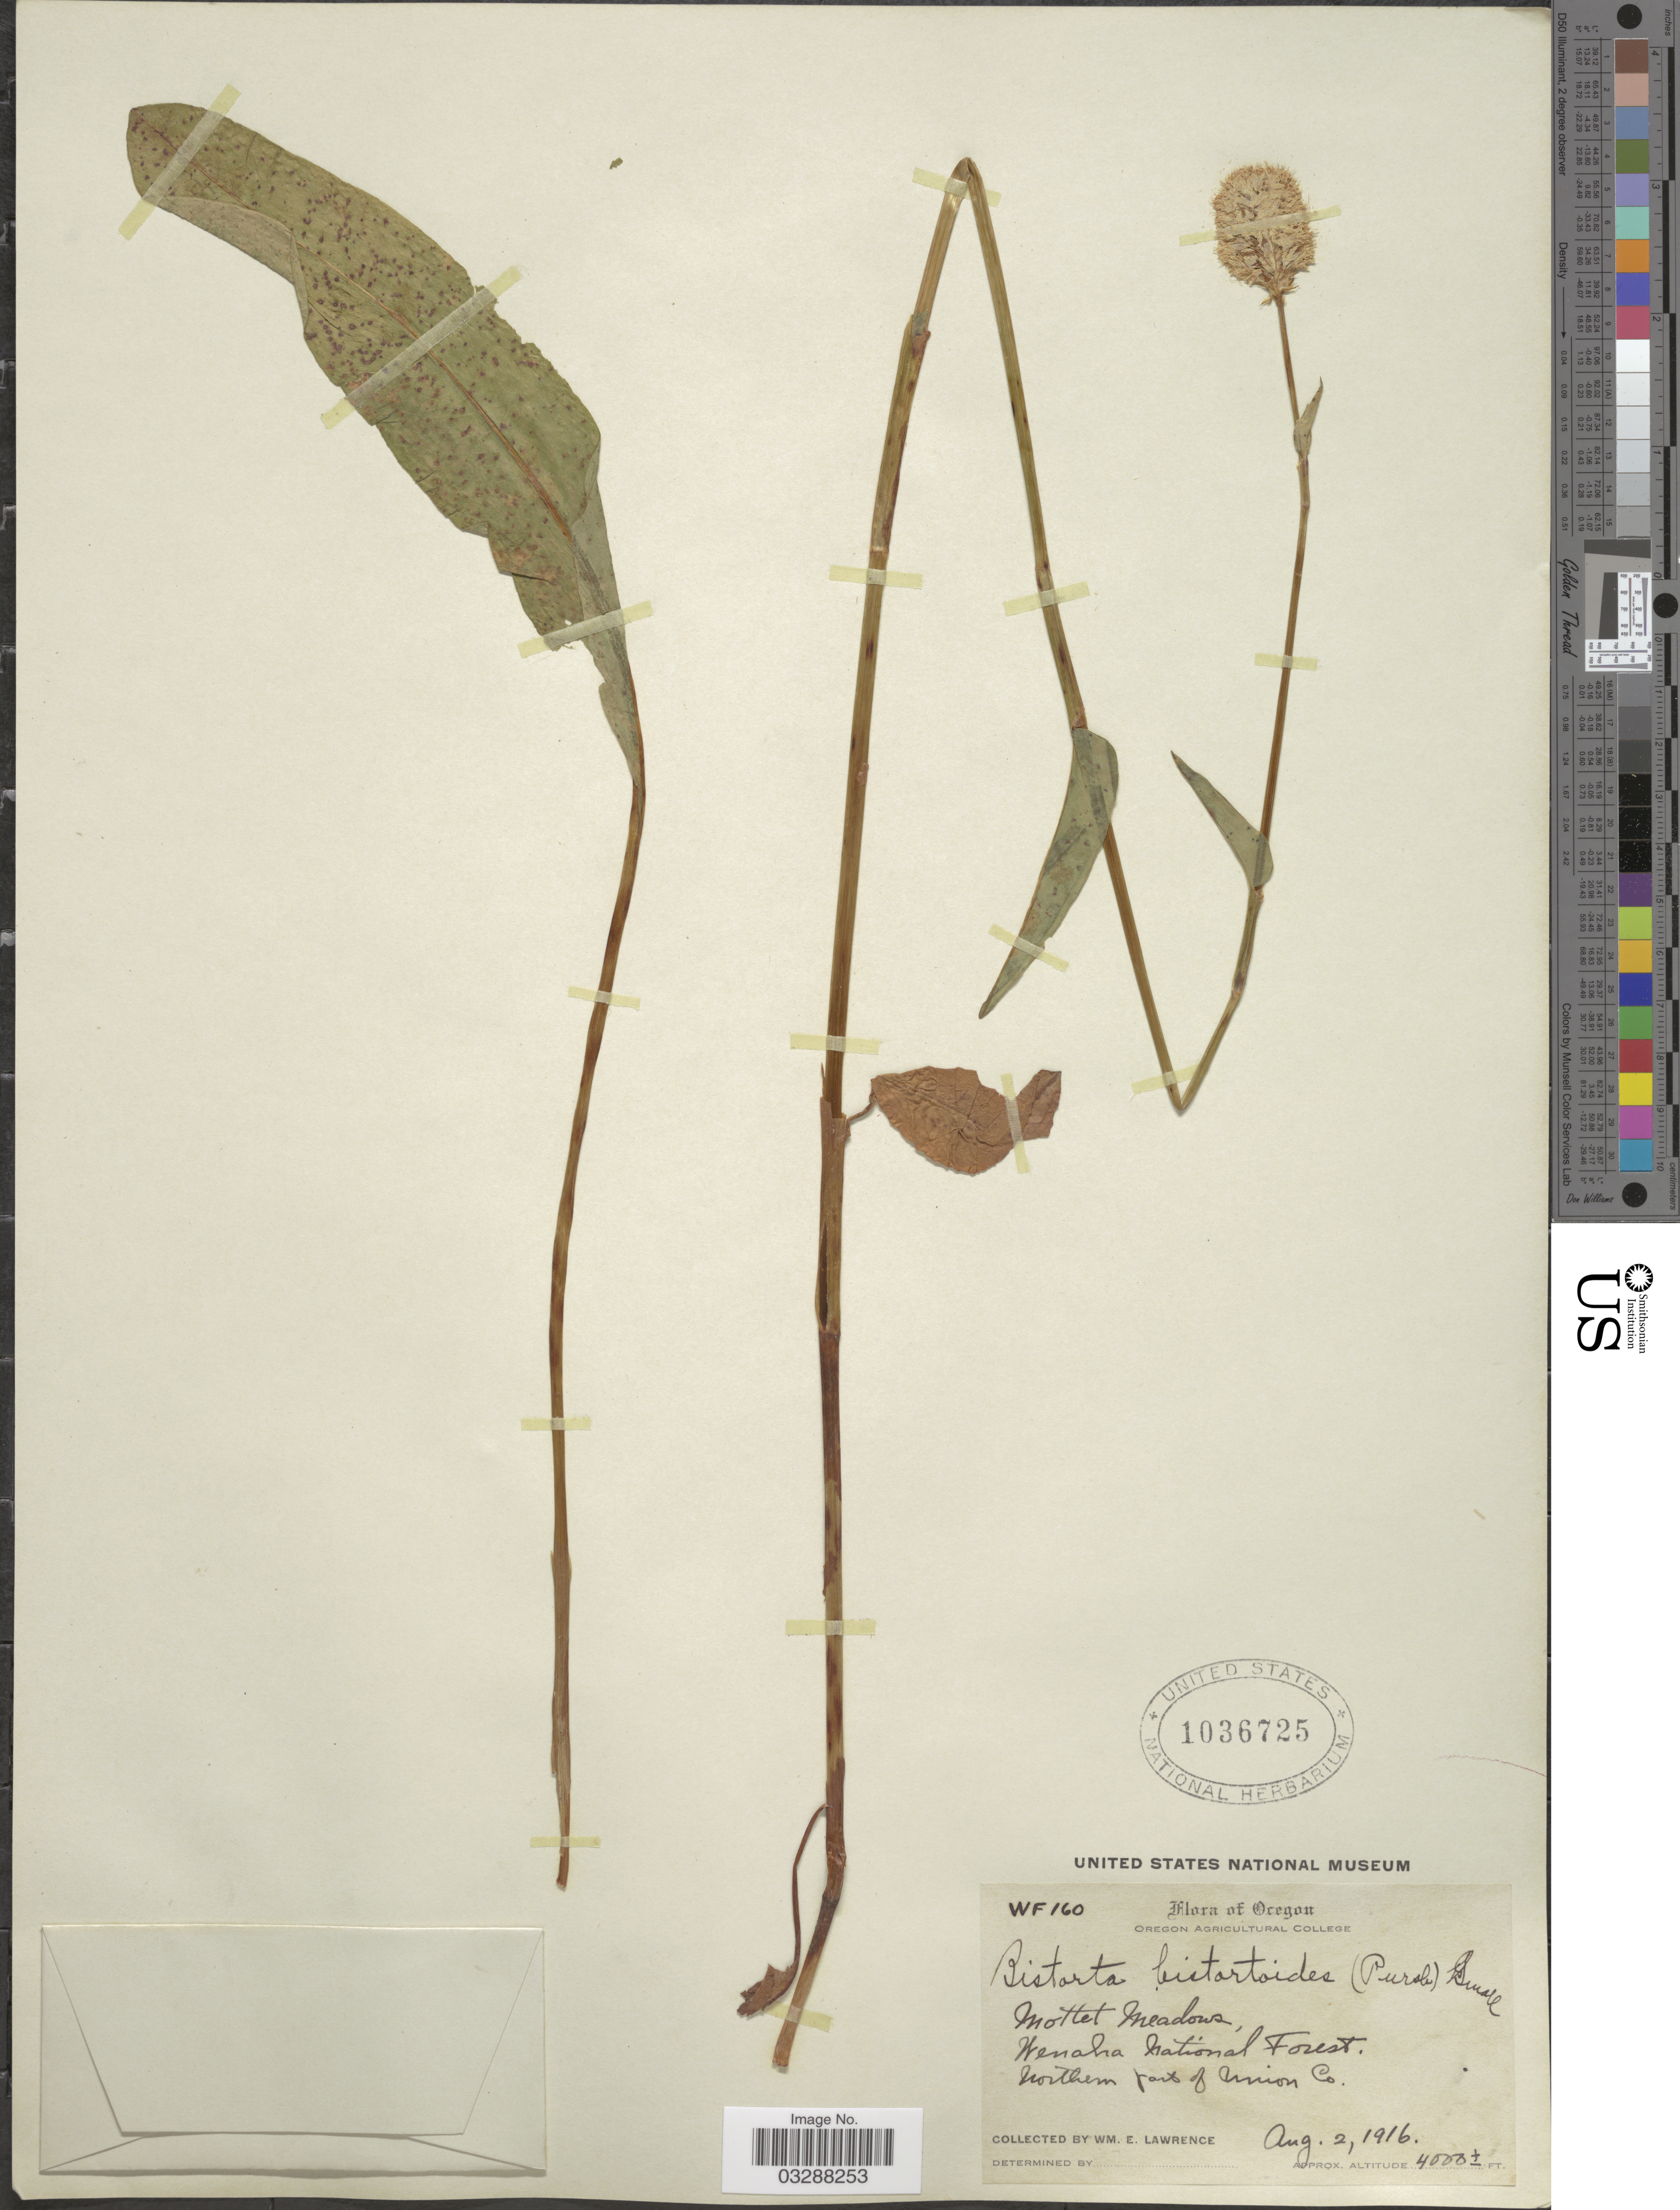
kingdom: Plantae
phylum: Tracheophyta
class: Magnoliopsida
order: Caryophyllales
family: Polygonaceae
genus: Bistorta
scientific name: Bistorta bistortoides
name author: (Pursh) Small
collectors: W. Lawrence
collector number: WF160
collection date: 1916-08-02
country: United States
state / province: Oregon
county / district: Union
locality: Wenaha National Forest. Northern part of Union Co.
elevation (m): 1219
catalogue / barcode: US 1036725